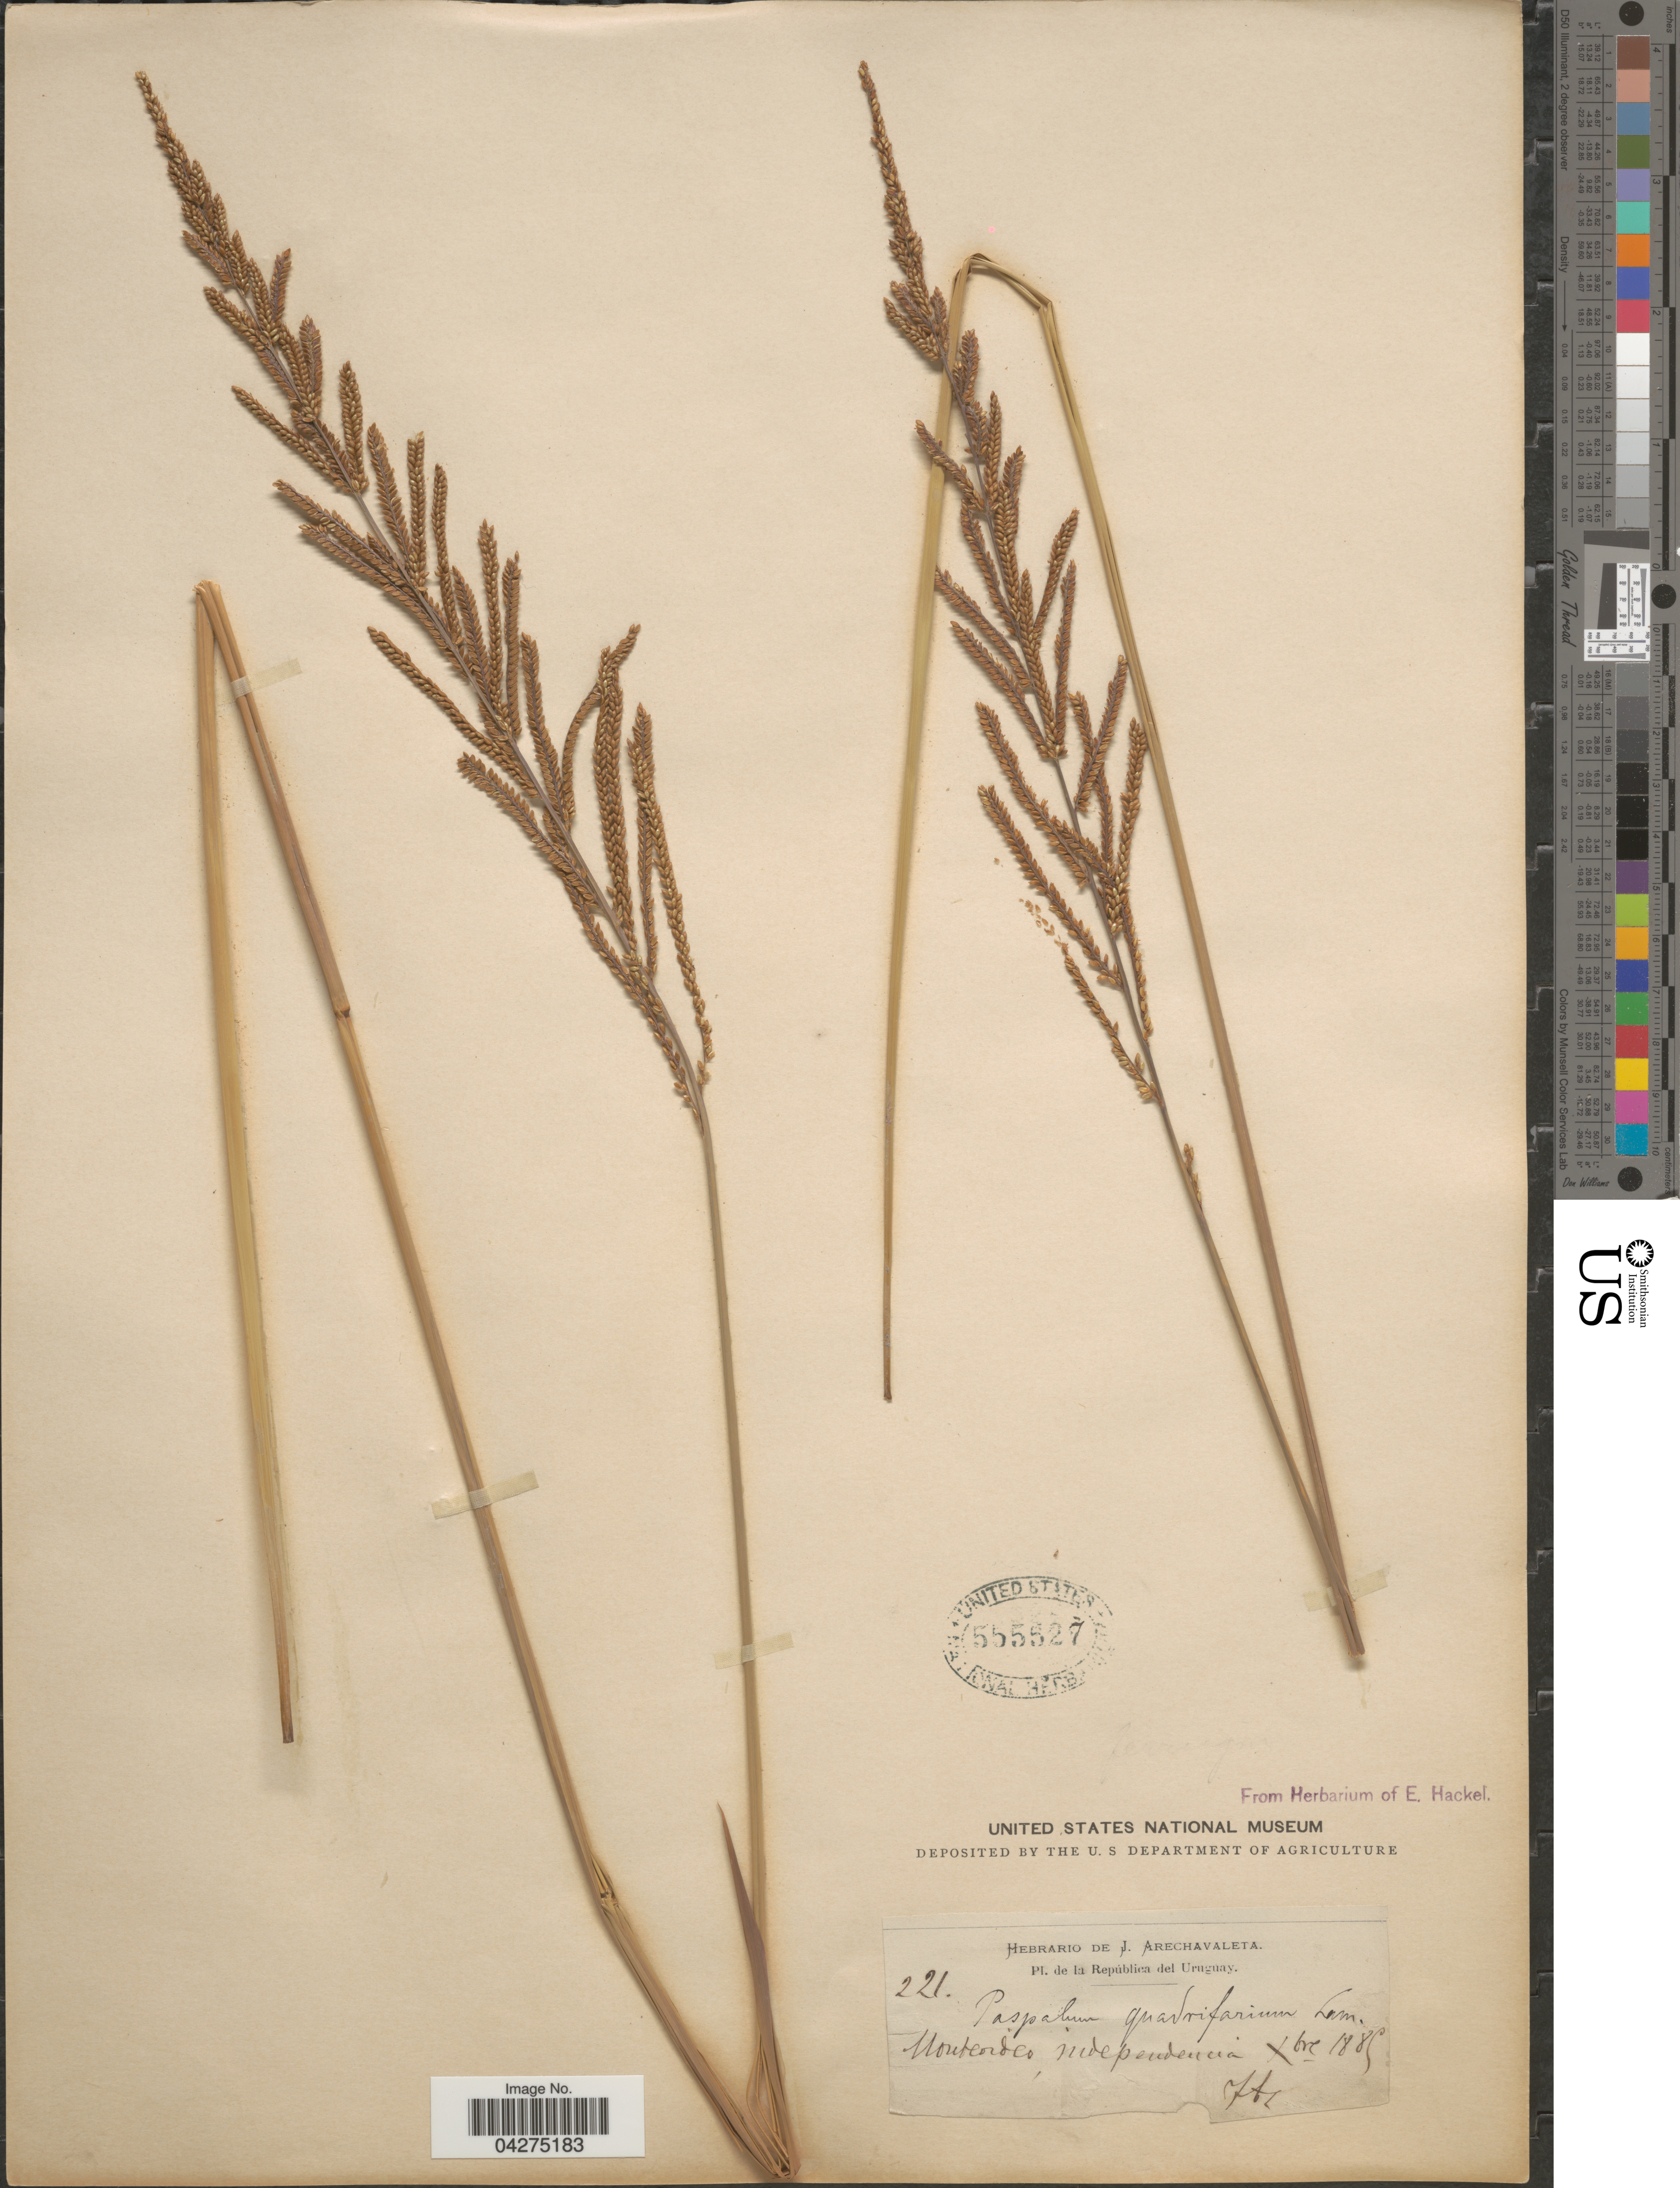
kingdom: Plantae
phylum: Tracheophyta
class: Liliopsida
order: Poales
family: Poaceae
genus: Paspalum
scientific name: Paspalum quadrifarium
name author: Lam.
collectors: ex herb. de J. Arechavaleta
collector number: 221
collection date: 1885-12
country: Uruguay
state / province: Montevideo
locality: Independencia.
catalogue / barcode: US 555527